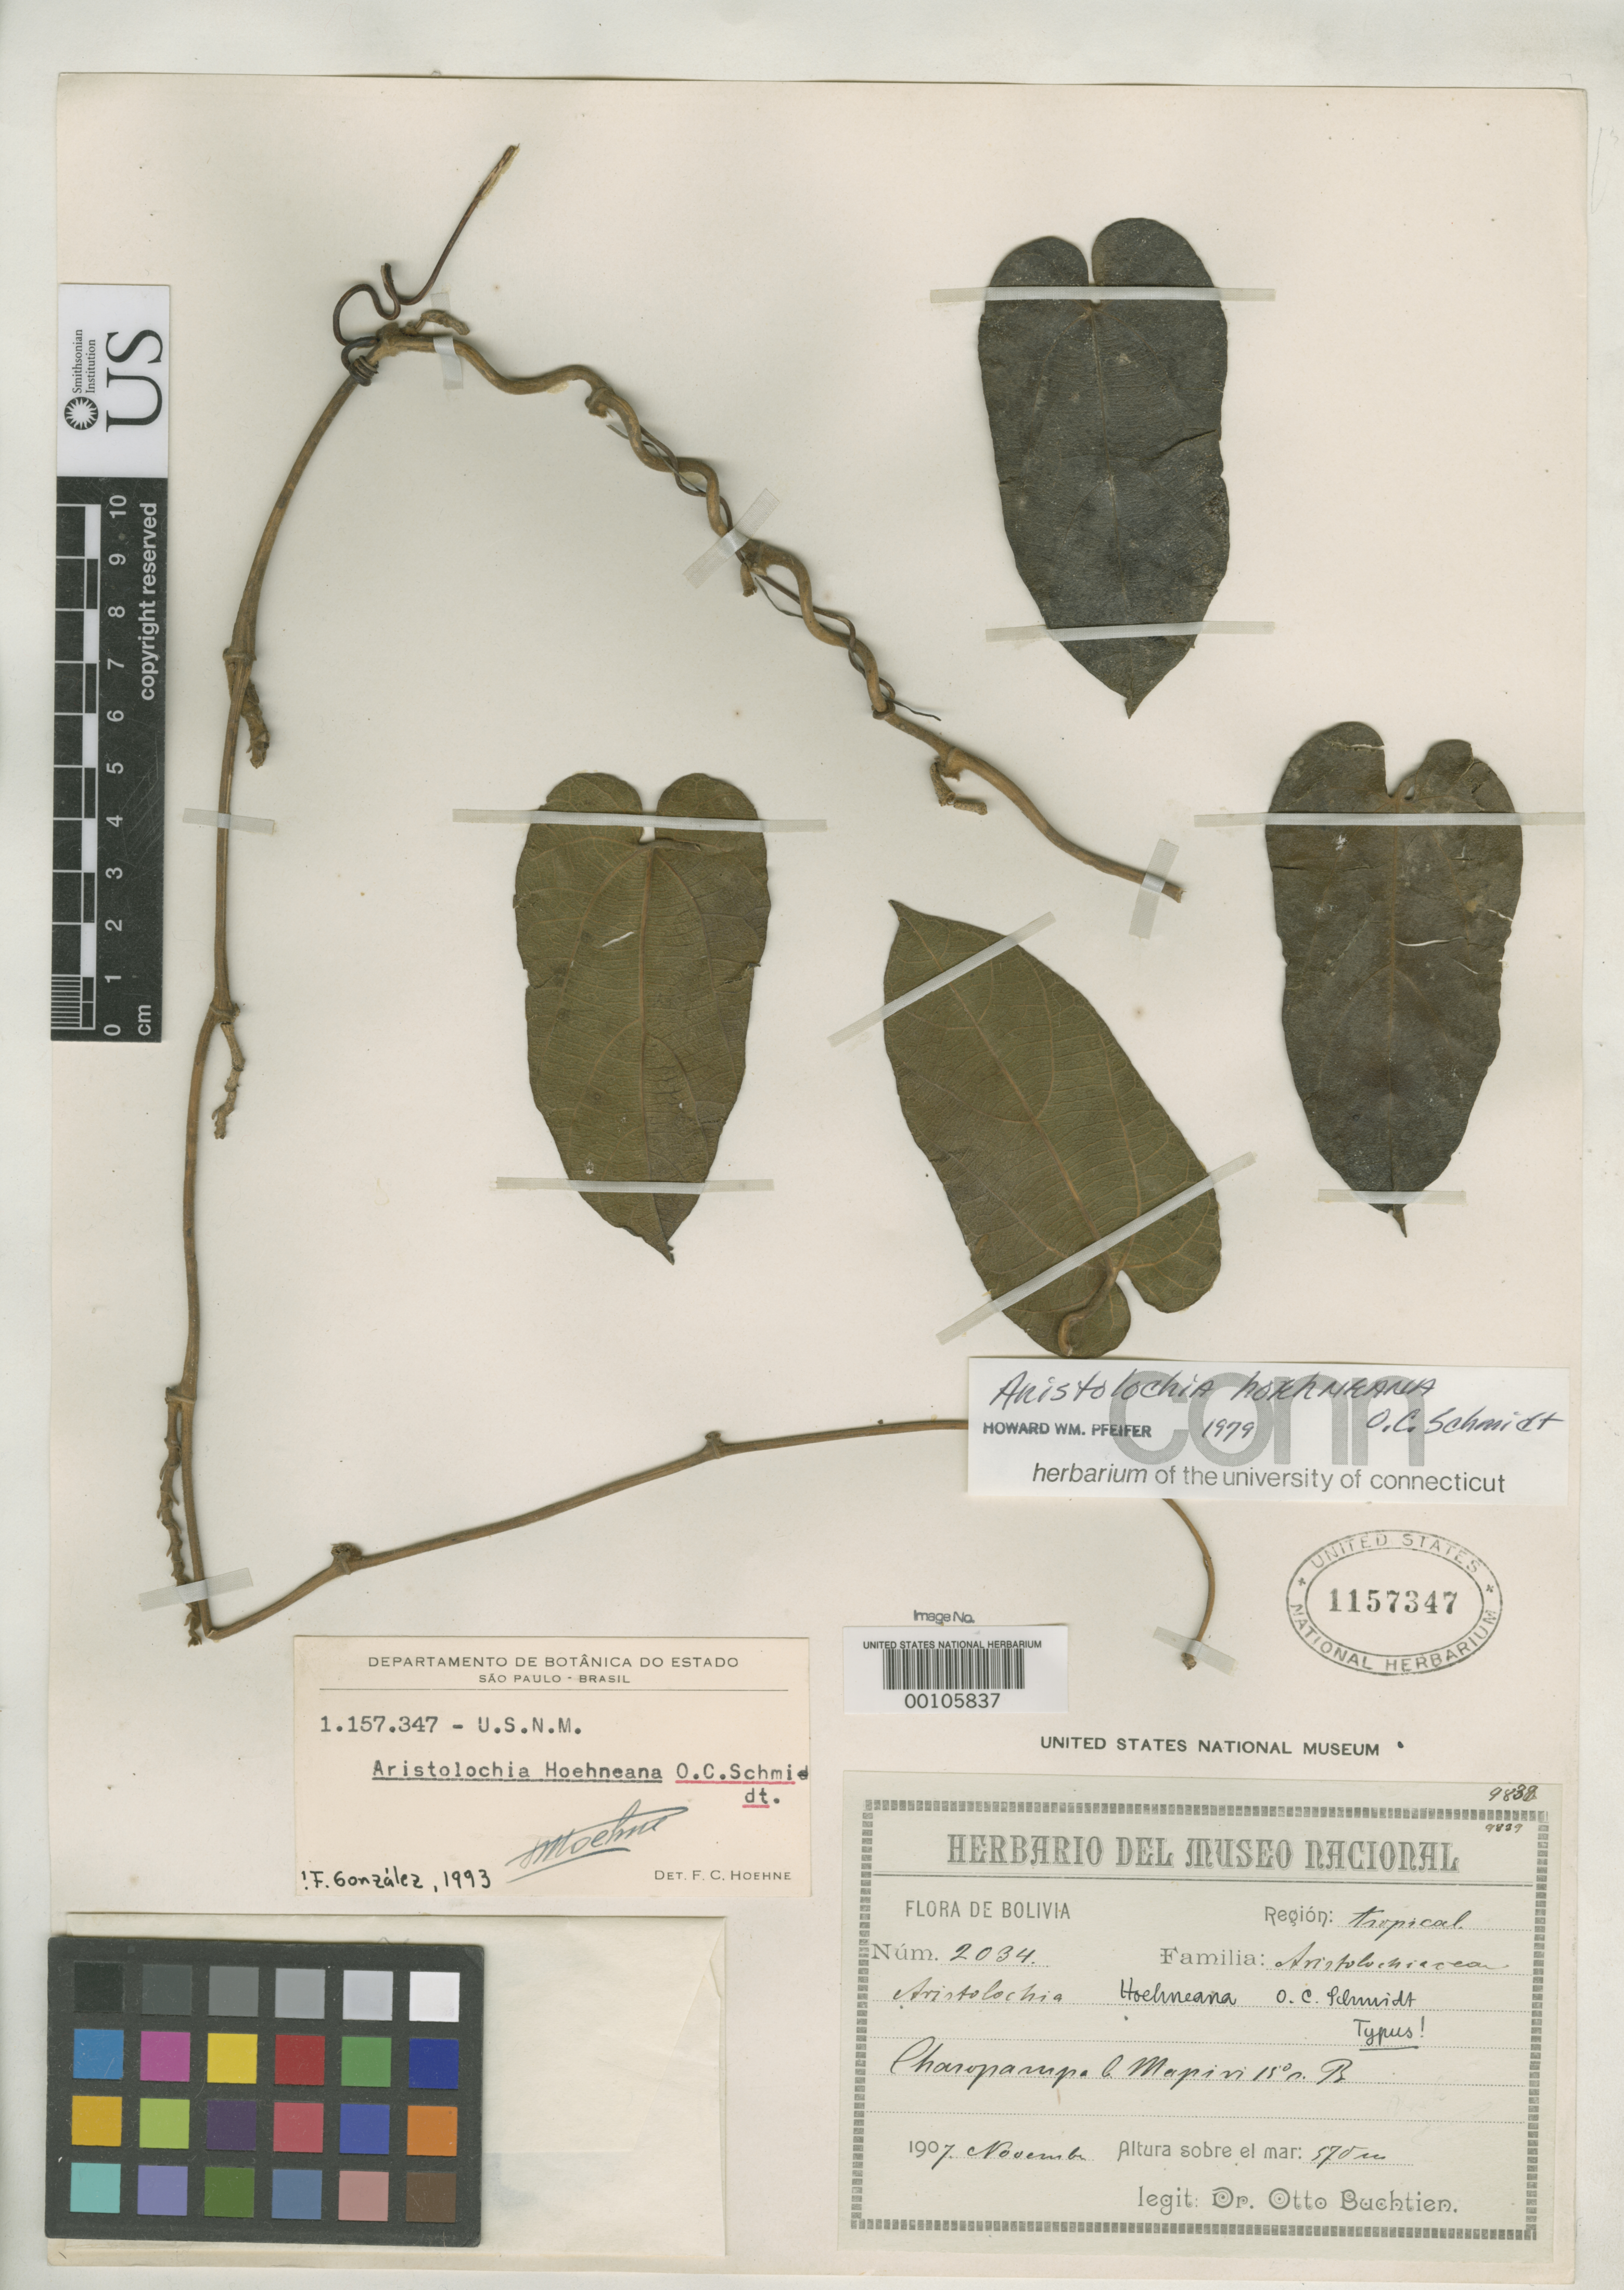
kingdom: Plantae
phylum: Tracheophyta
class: Magnoliopsida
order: Piperales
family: Aristolochiaceae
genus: Aristolochia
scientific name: Aristolochia hoehneana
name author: O.C. Schmidt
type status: Type Collection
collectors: O. Buchtien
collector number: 2034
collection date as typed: Nov 1907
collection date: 1907-11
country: Bolivia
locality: Mapiri.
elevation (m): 570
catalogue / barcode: US 1157347